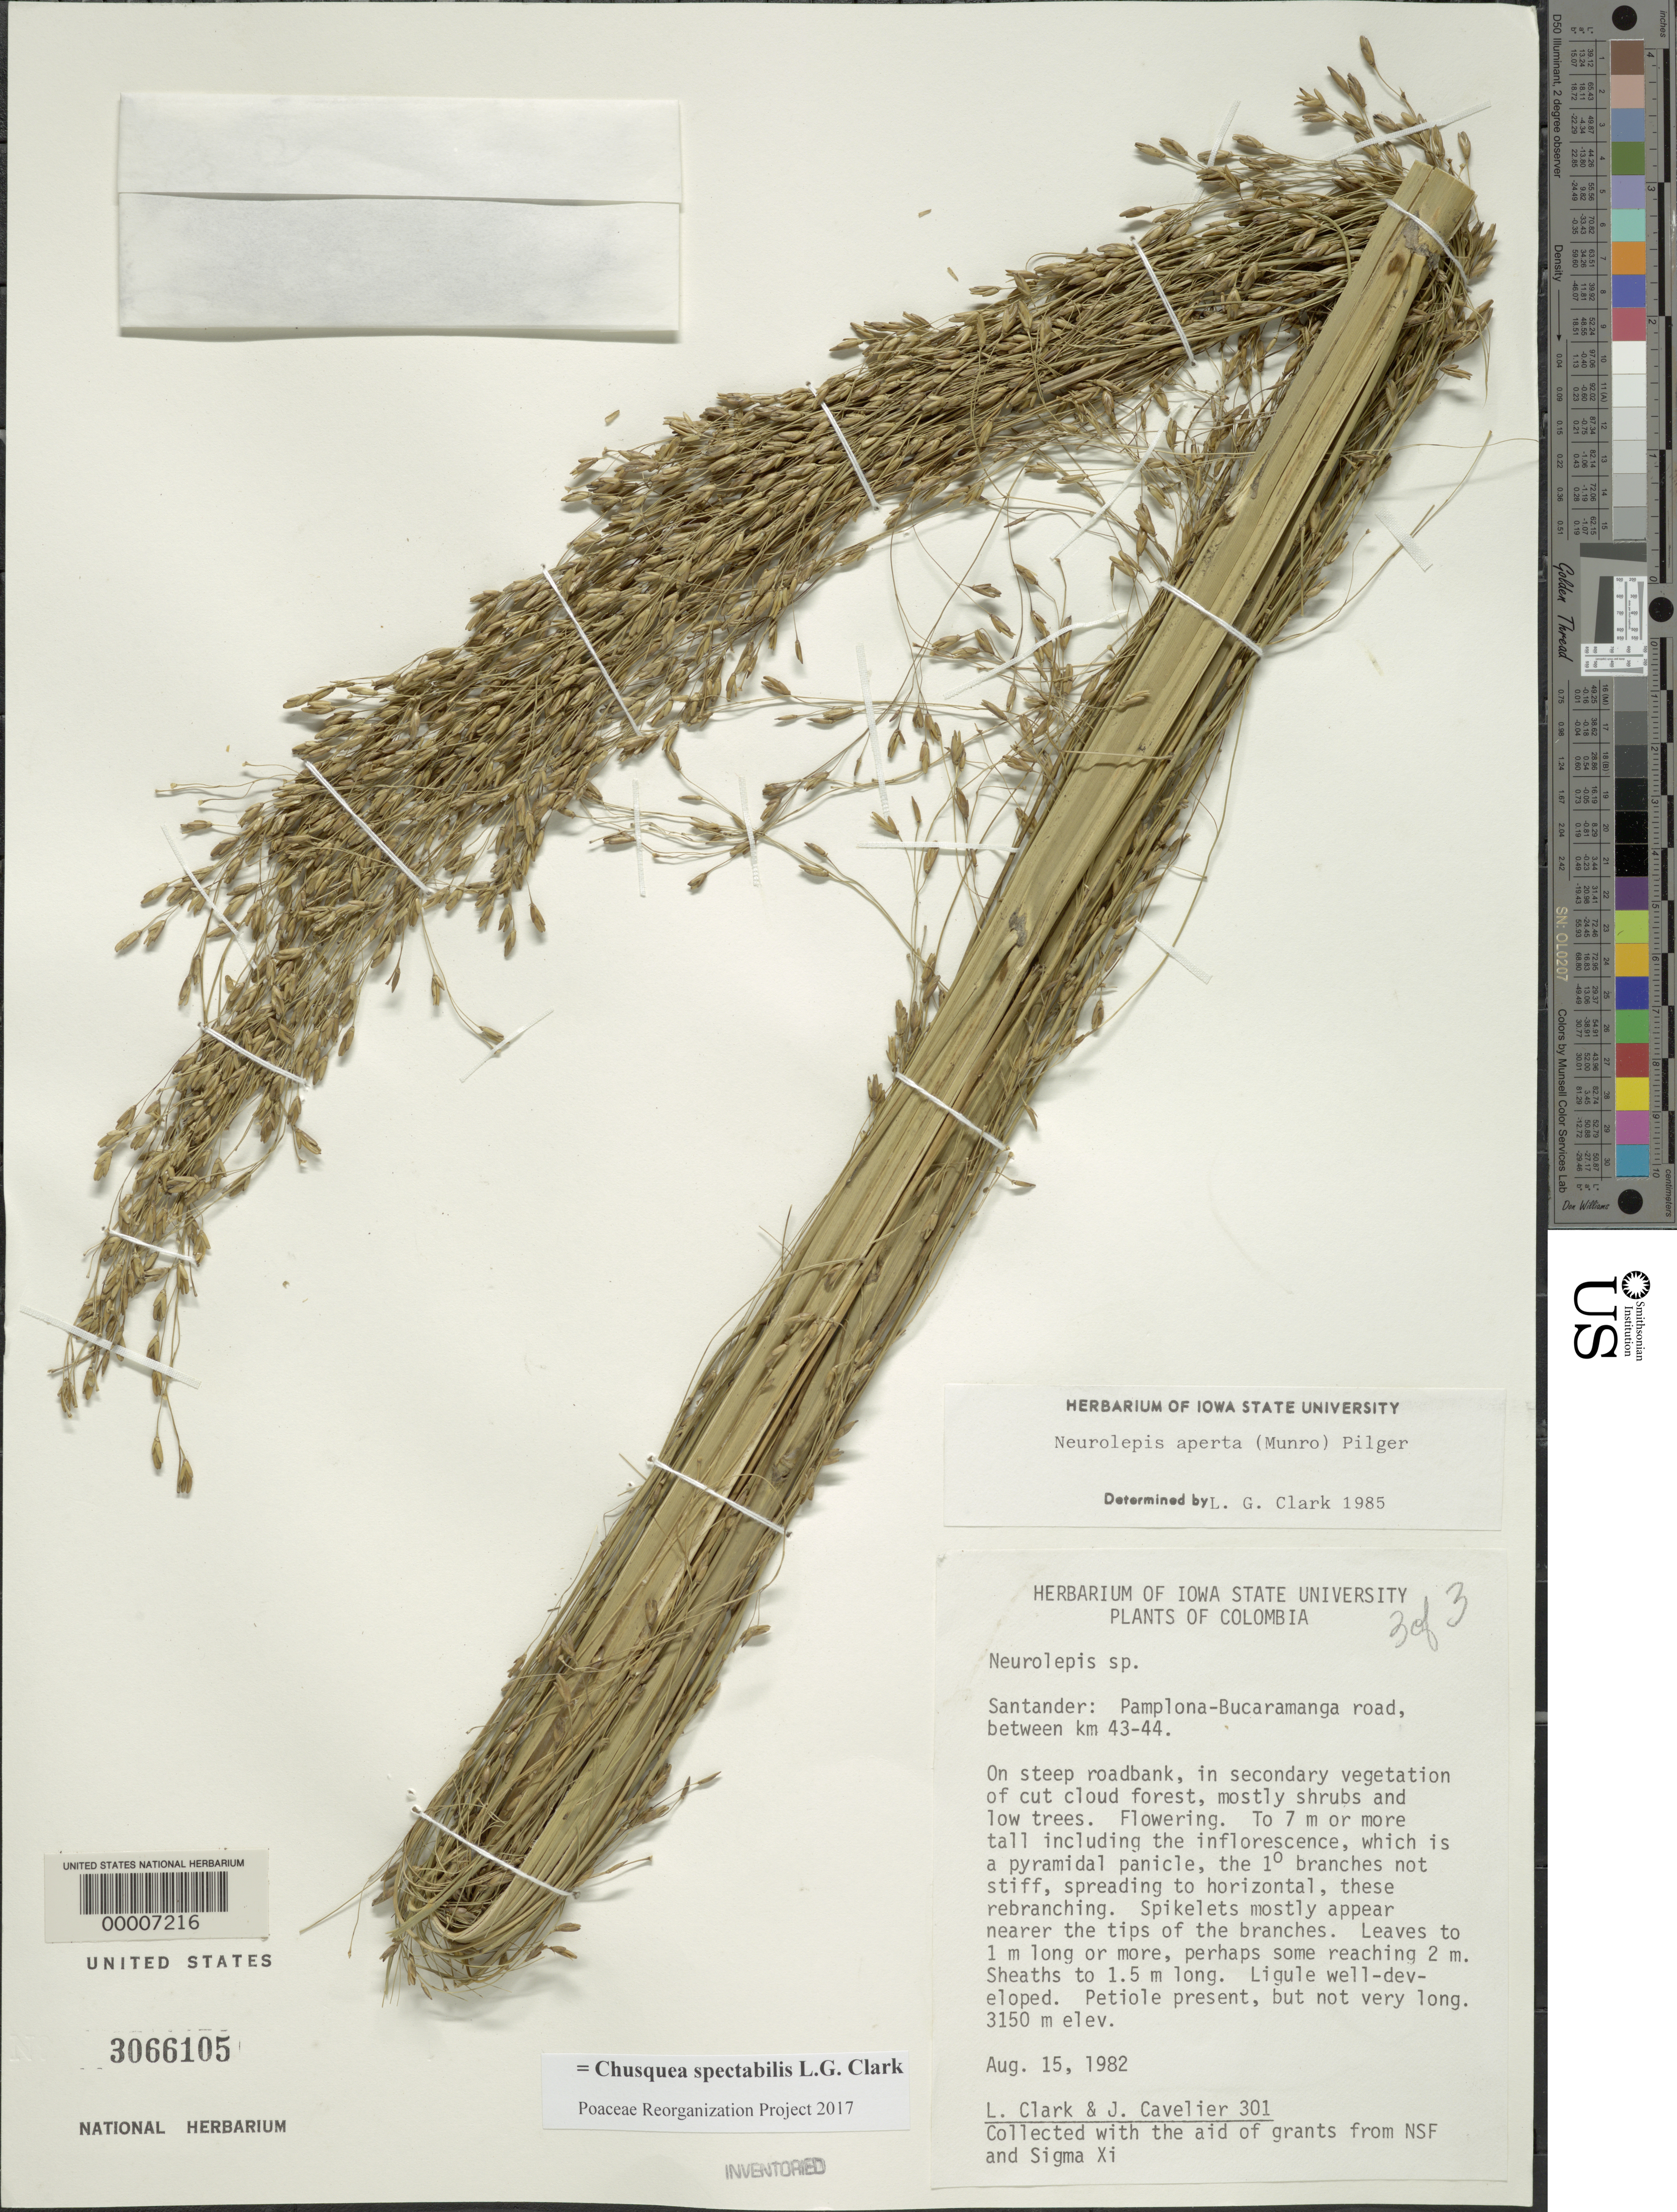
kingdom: Plantae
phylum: Tracheophyta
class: Liliopsida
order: Poales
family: Poaceae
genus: Chusquea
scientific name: Chusquea spectabilis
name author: L.G. Clark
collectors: L. G. Clark & J. Cavelier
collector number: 301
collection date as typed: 15 Aug 1982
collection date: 1982-08-15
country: Colombia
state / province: Santander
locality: Pamplona-Bucaramanga road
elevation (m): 3150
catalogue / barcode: US 3066105